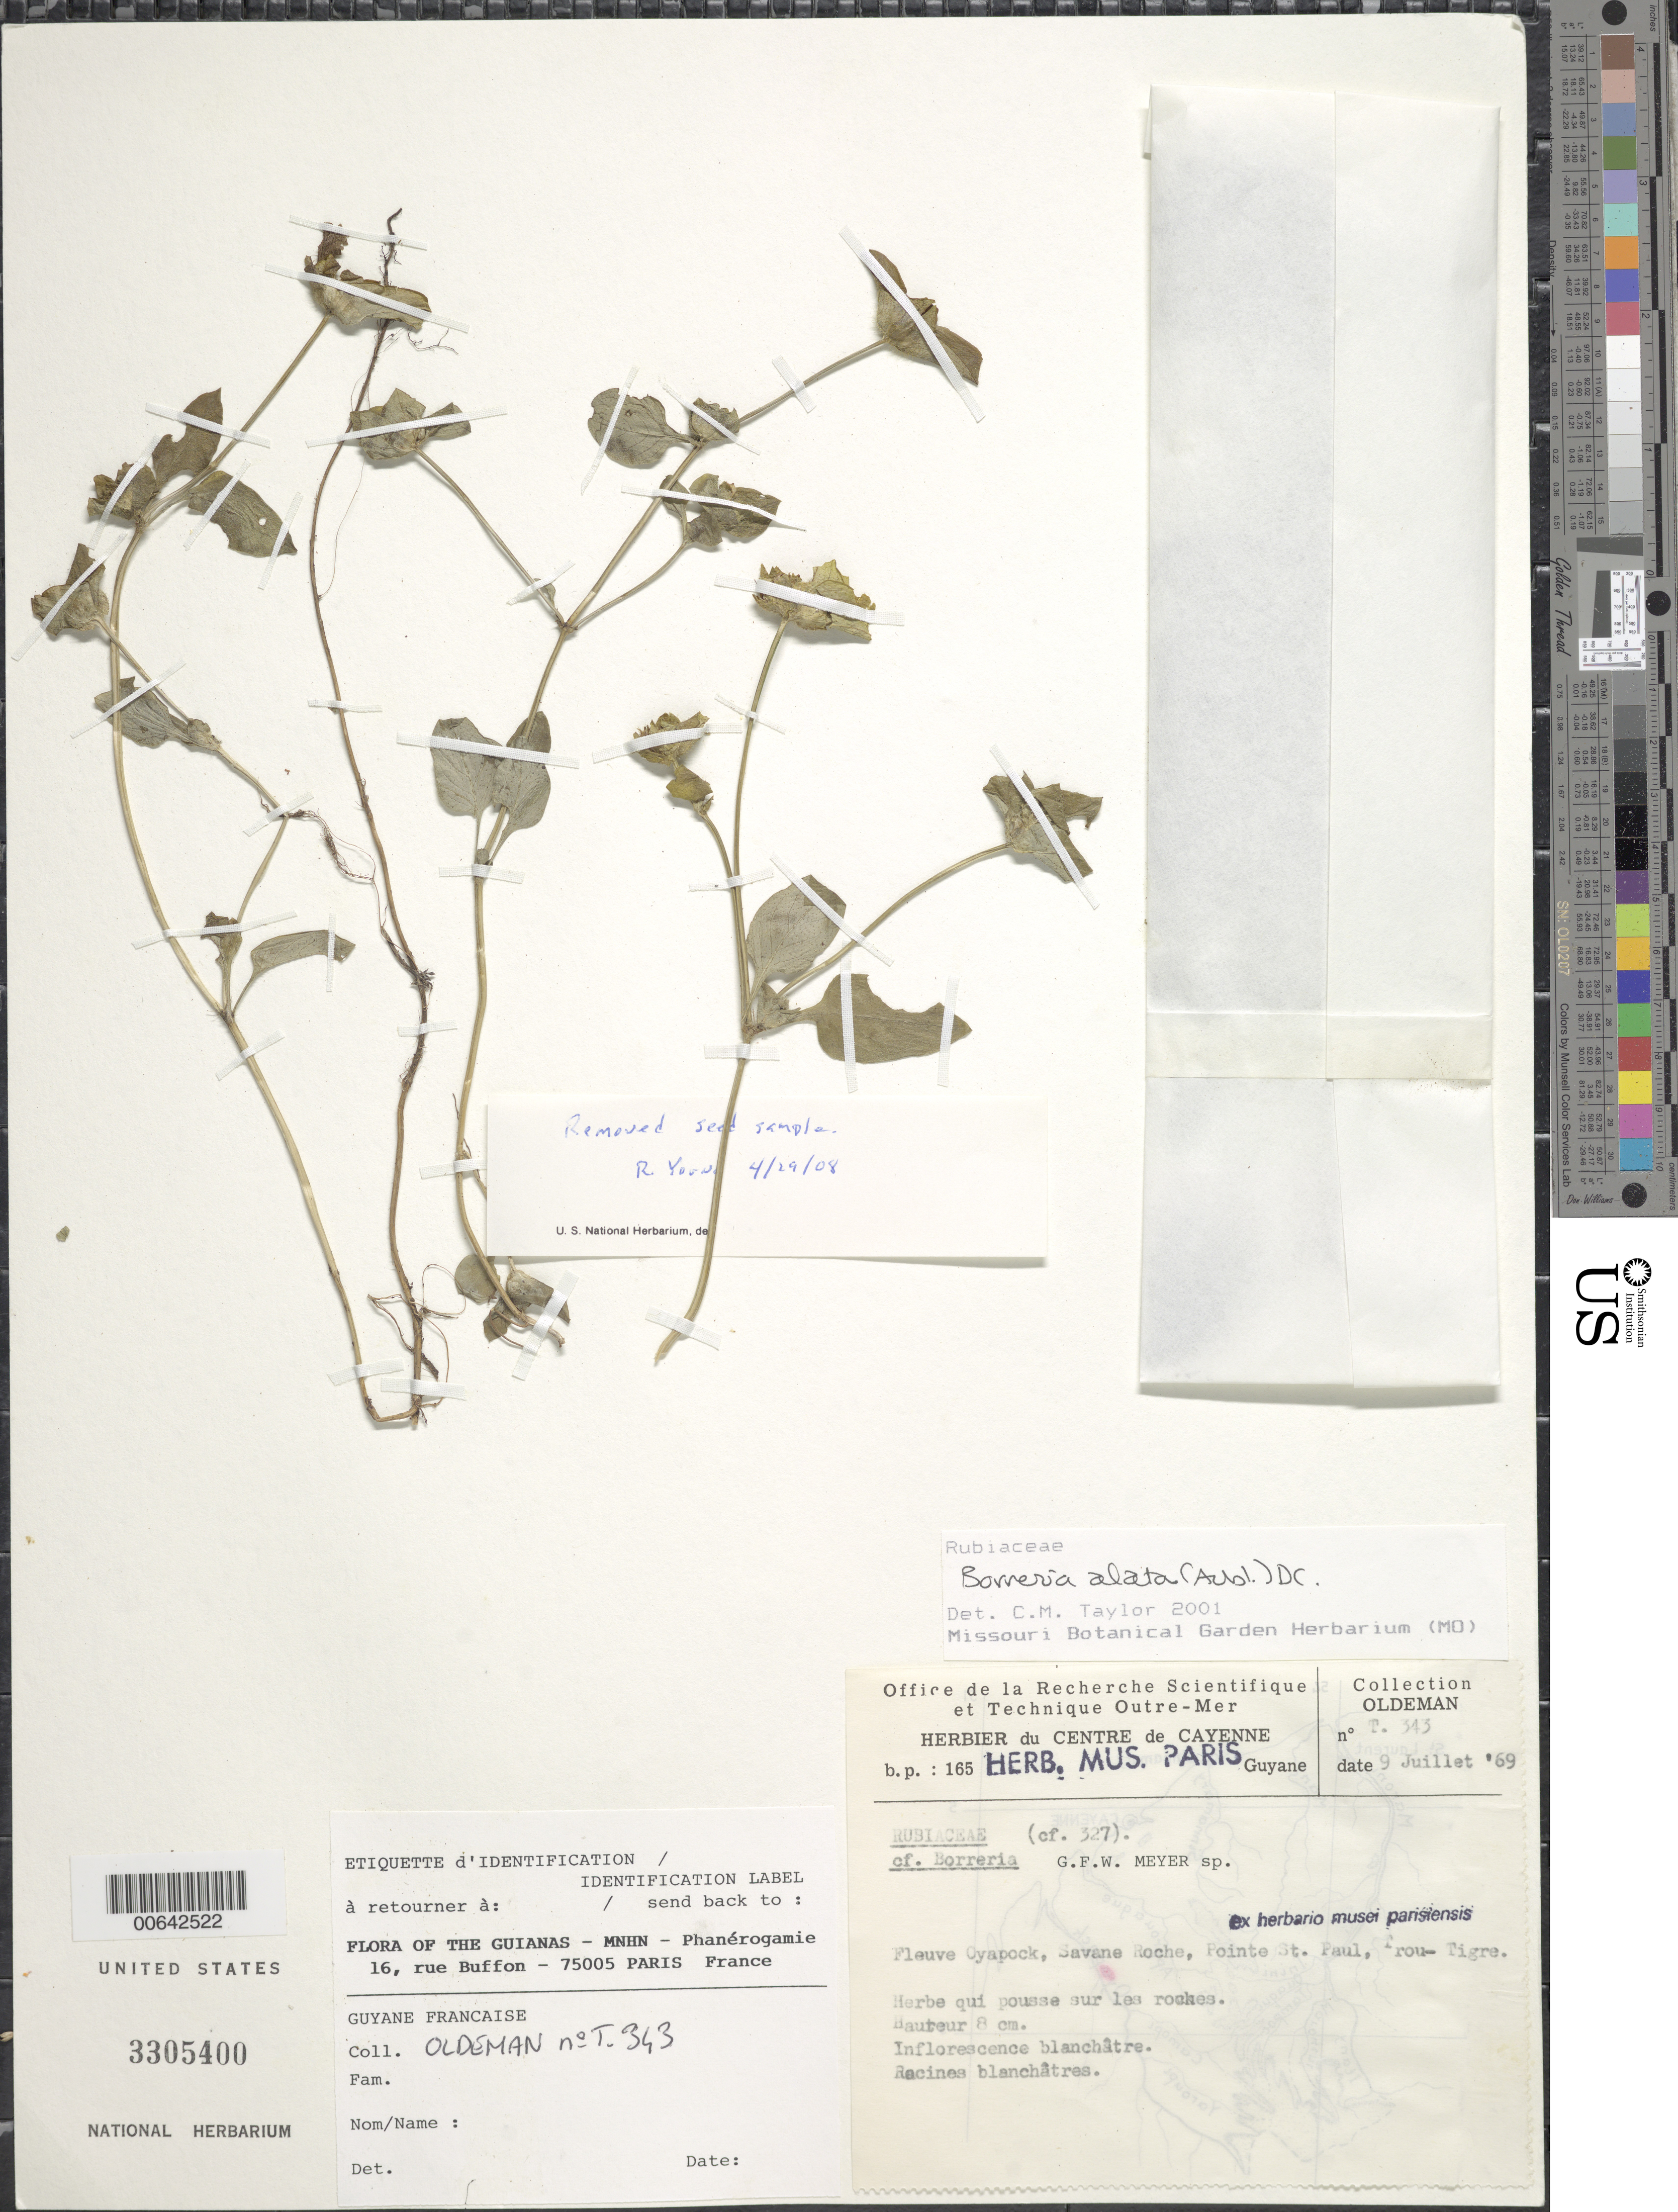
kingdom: Plantae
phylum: Tracheophyta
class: Magnoliopsida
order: Gentianales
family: Rubiaceae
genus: Borreria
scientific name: Borreria alata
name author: (Aubl.) DC.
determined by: Taylor, Charlotte M.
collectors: R. Oldeman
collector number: T 343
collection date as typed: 9-Jul-69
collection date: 1969-07-09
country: French Guiana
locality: Fleuve Oyapock, Savane Roche, Pointe St. Paul, "Trou-Tigre"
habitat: Sur les roches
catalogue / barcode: US 3305400